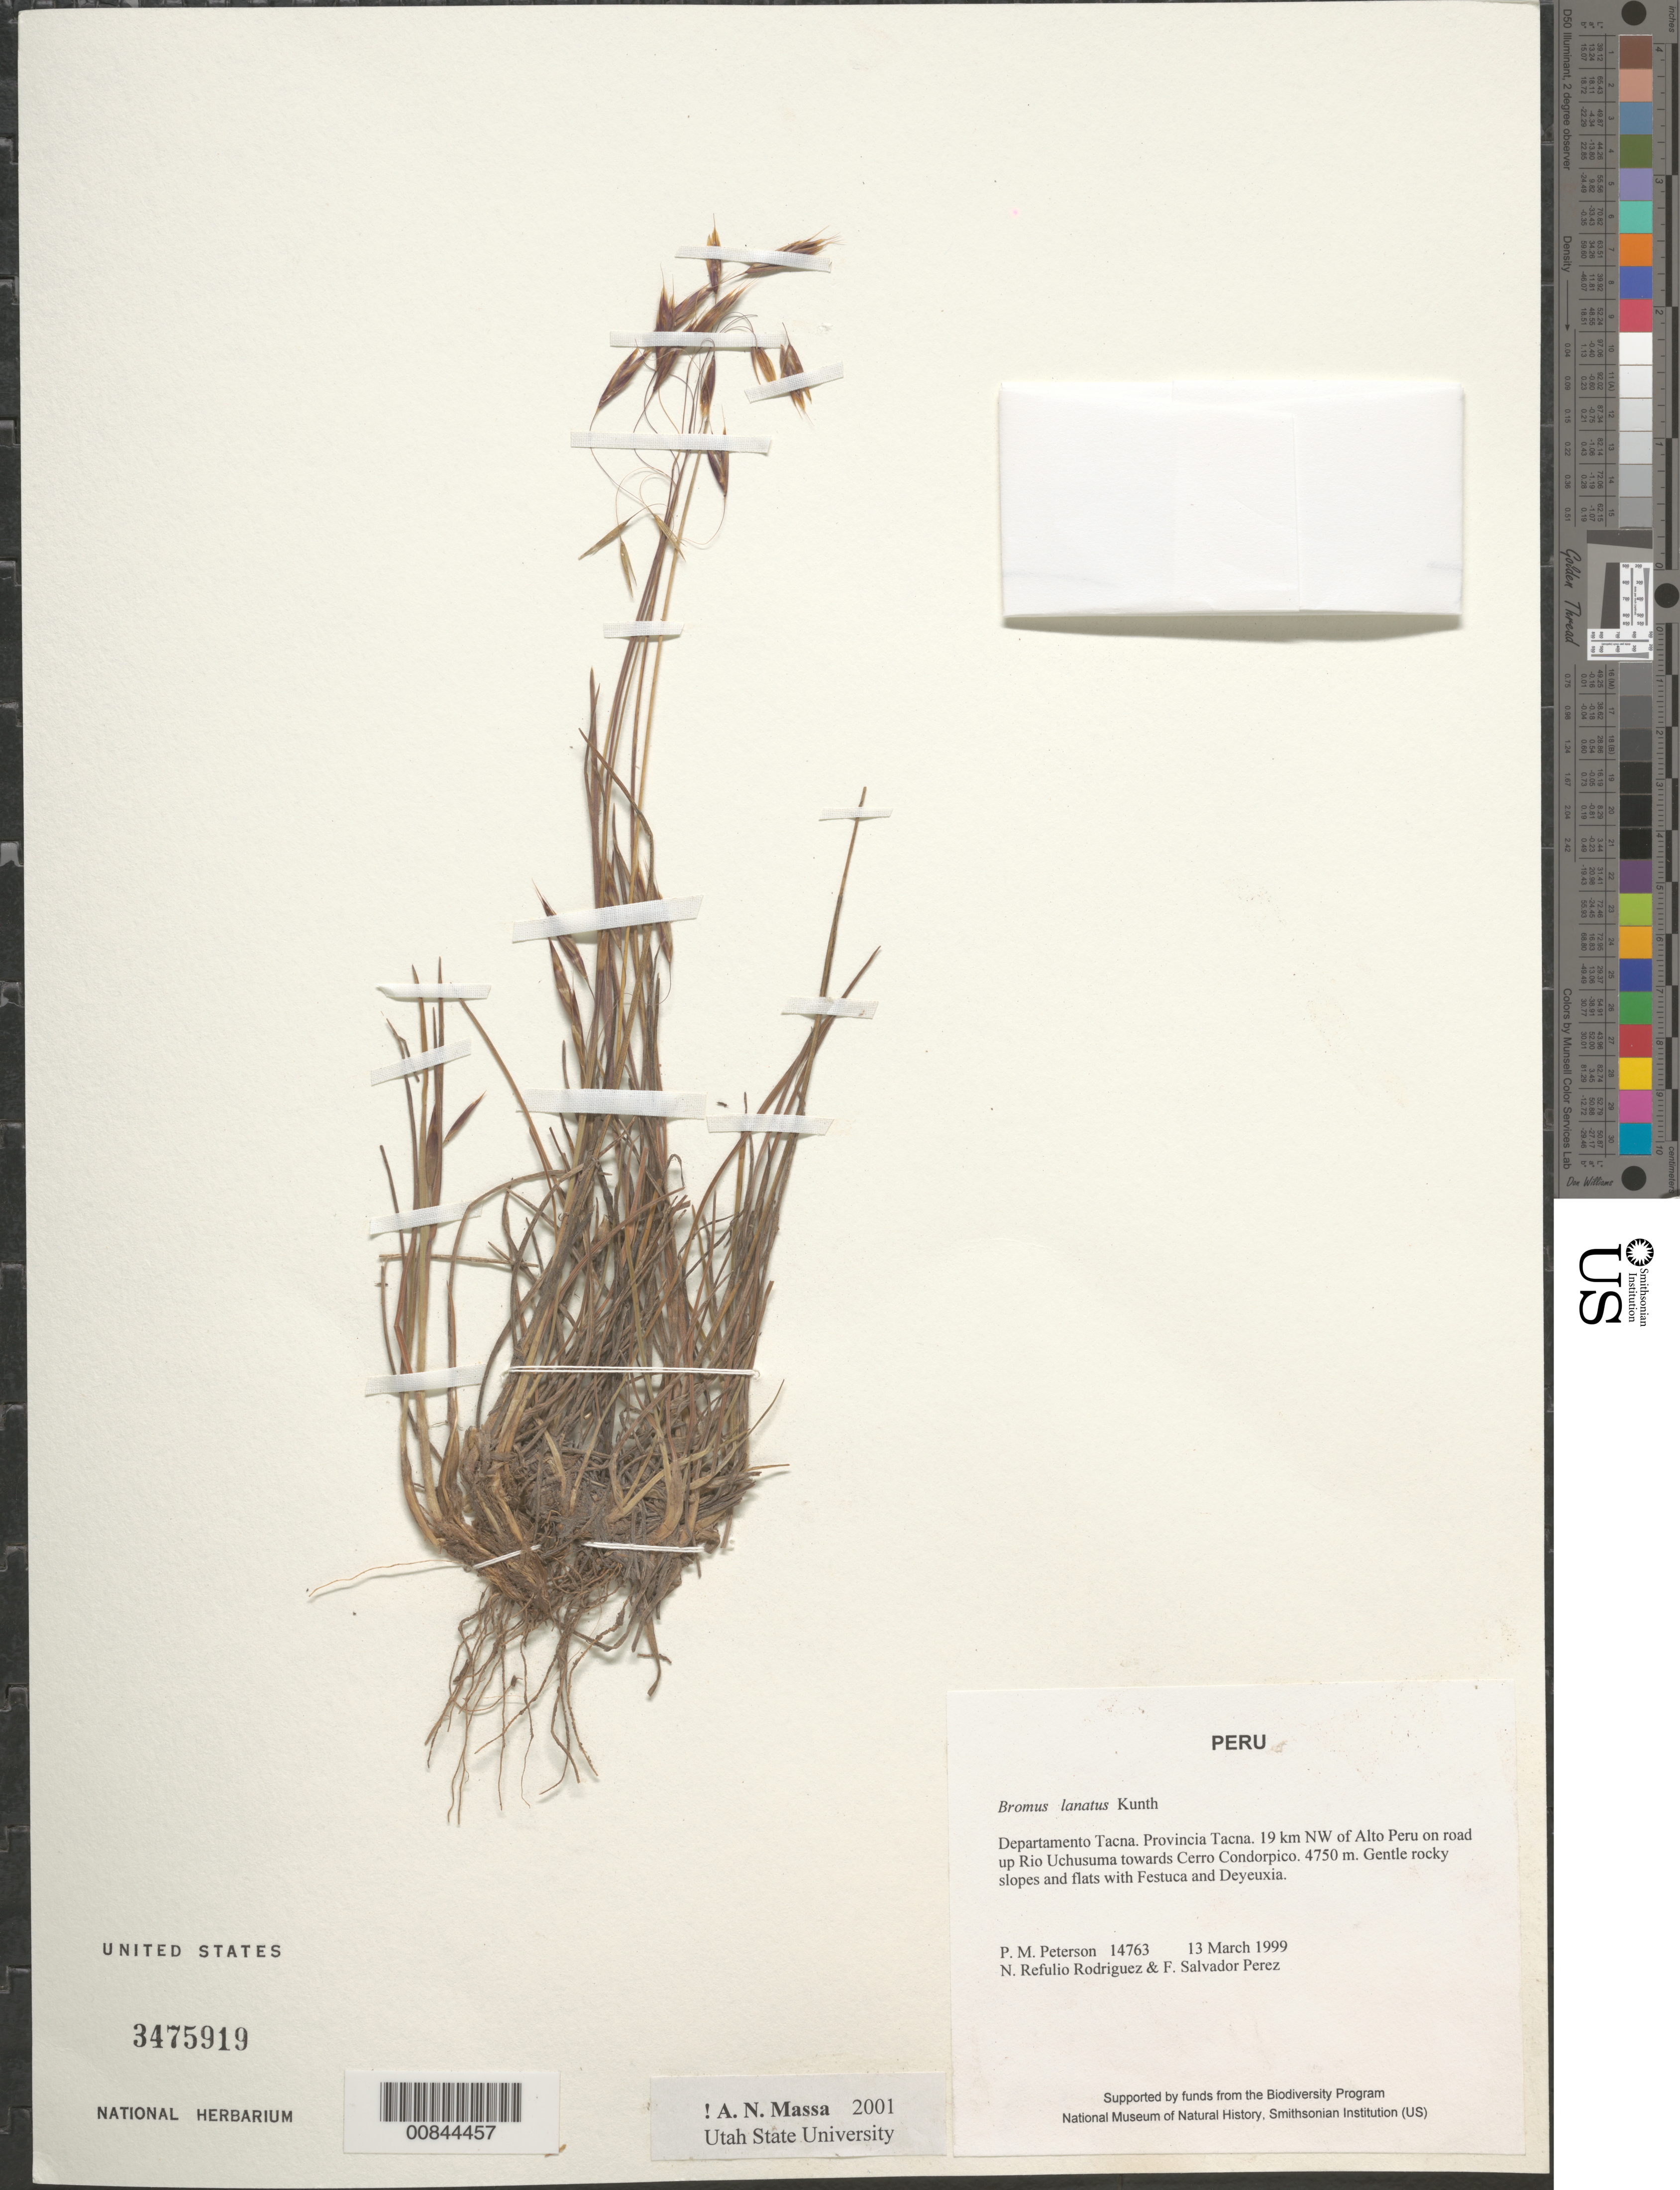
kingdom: Plantae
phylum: Tracheophyta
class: Liliopsida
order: Poales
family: Poaceae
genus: Bromus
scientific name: Bromus lanatus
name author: Kunth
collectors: P. M. Peterson, N. Refulio-Rodríguez & F. Salvador Perez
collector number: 14763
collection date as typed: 13 Mar 1999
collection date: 1999-03-13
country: Peru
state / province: Tacna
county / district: Tacna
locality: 19 km NW of Alto Peru on road up Rio Uchusuma towards Cerro Condorpico.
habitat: Gentle rocky slopes and flats with Festuca and Deyeuxia.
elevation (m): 4750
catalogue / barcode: US 3475919